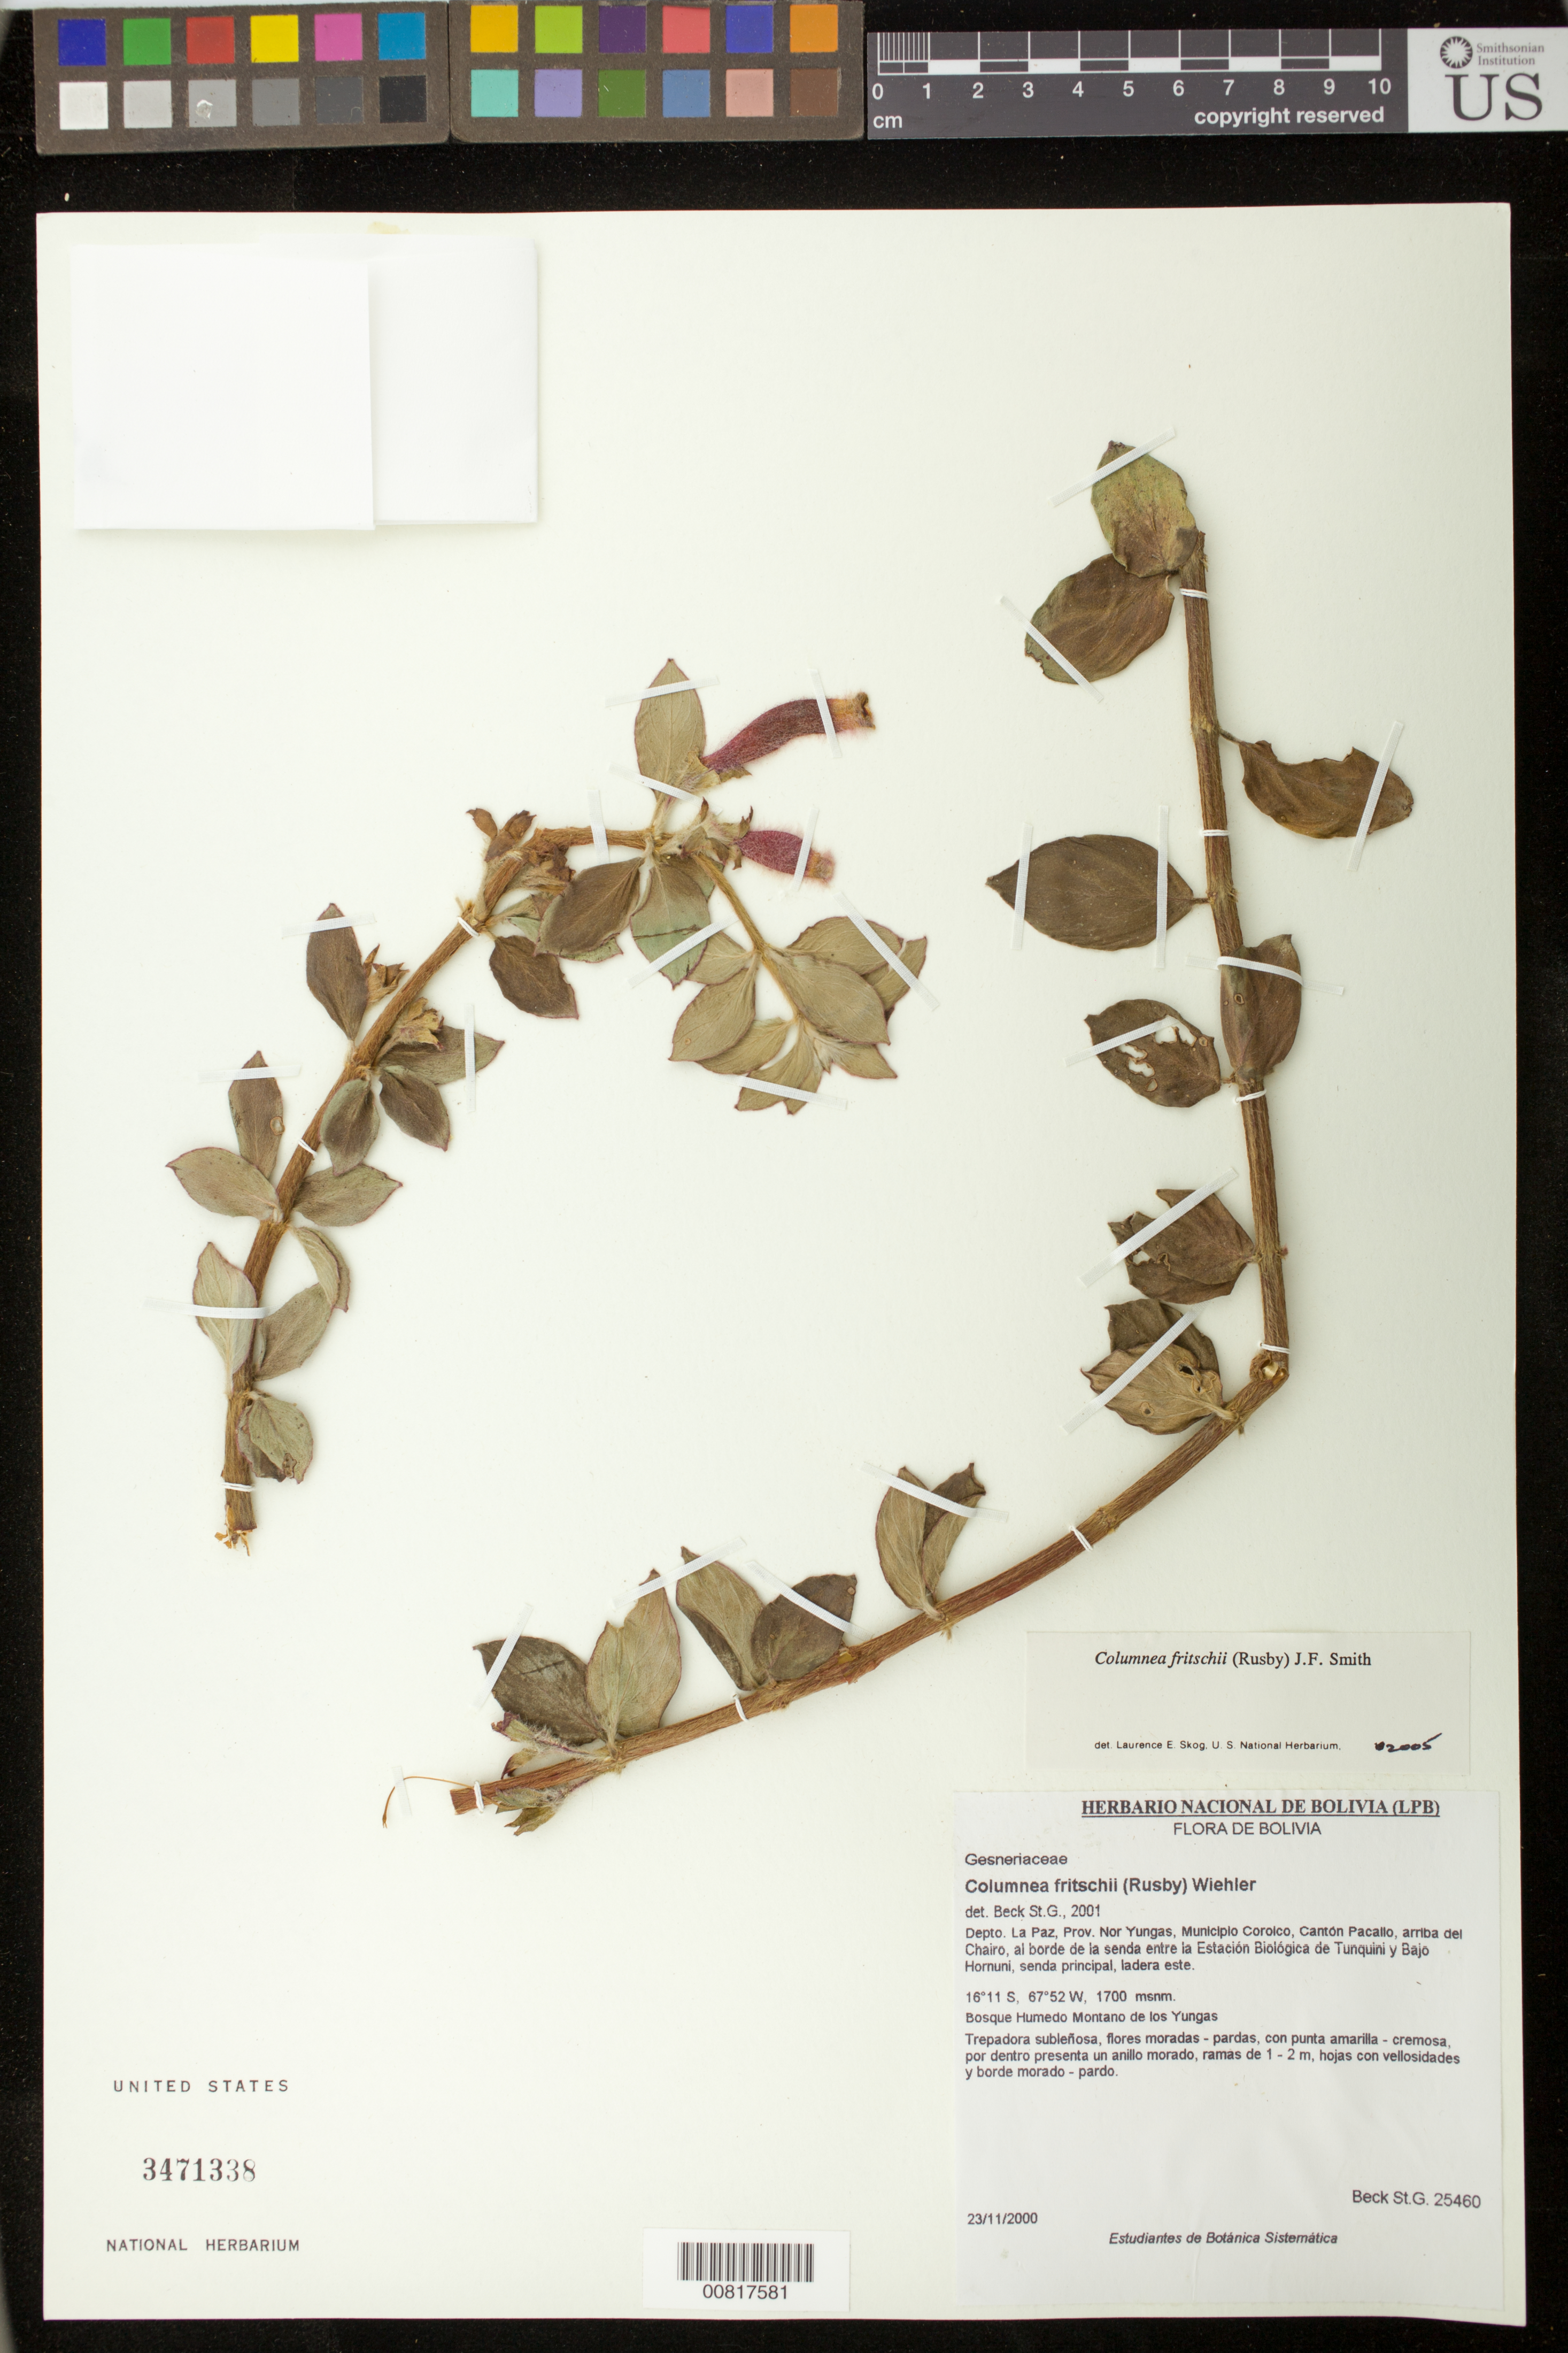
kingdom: Plantae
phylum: Tracheophyta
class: Magnoliopsida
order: Lamiales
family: Gesneriaceae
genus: Columnea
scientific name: Columnea fritschii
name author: (Rusby) J.F. Sm.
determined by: Skog, Laurence E.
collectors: S. G. Beck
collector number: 25460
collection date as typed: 23 Nov 2000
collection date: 2000-11-23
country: Bolivia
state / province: La Paz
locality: Depto. La Paz, Prov. Nor Yungas, Municipio Coroico, Cantón Pacallo, arriba del Chairo, al borde de la senda entre la Estación Biológica de Tunquini y Bajo Hornuni, senda principal, ladera este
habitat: Bosque húmedo montano de los Yungas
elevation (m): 1700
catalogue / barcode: US 3471338